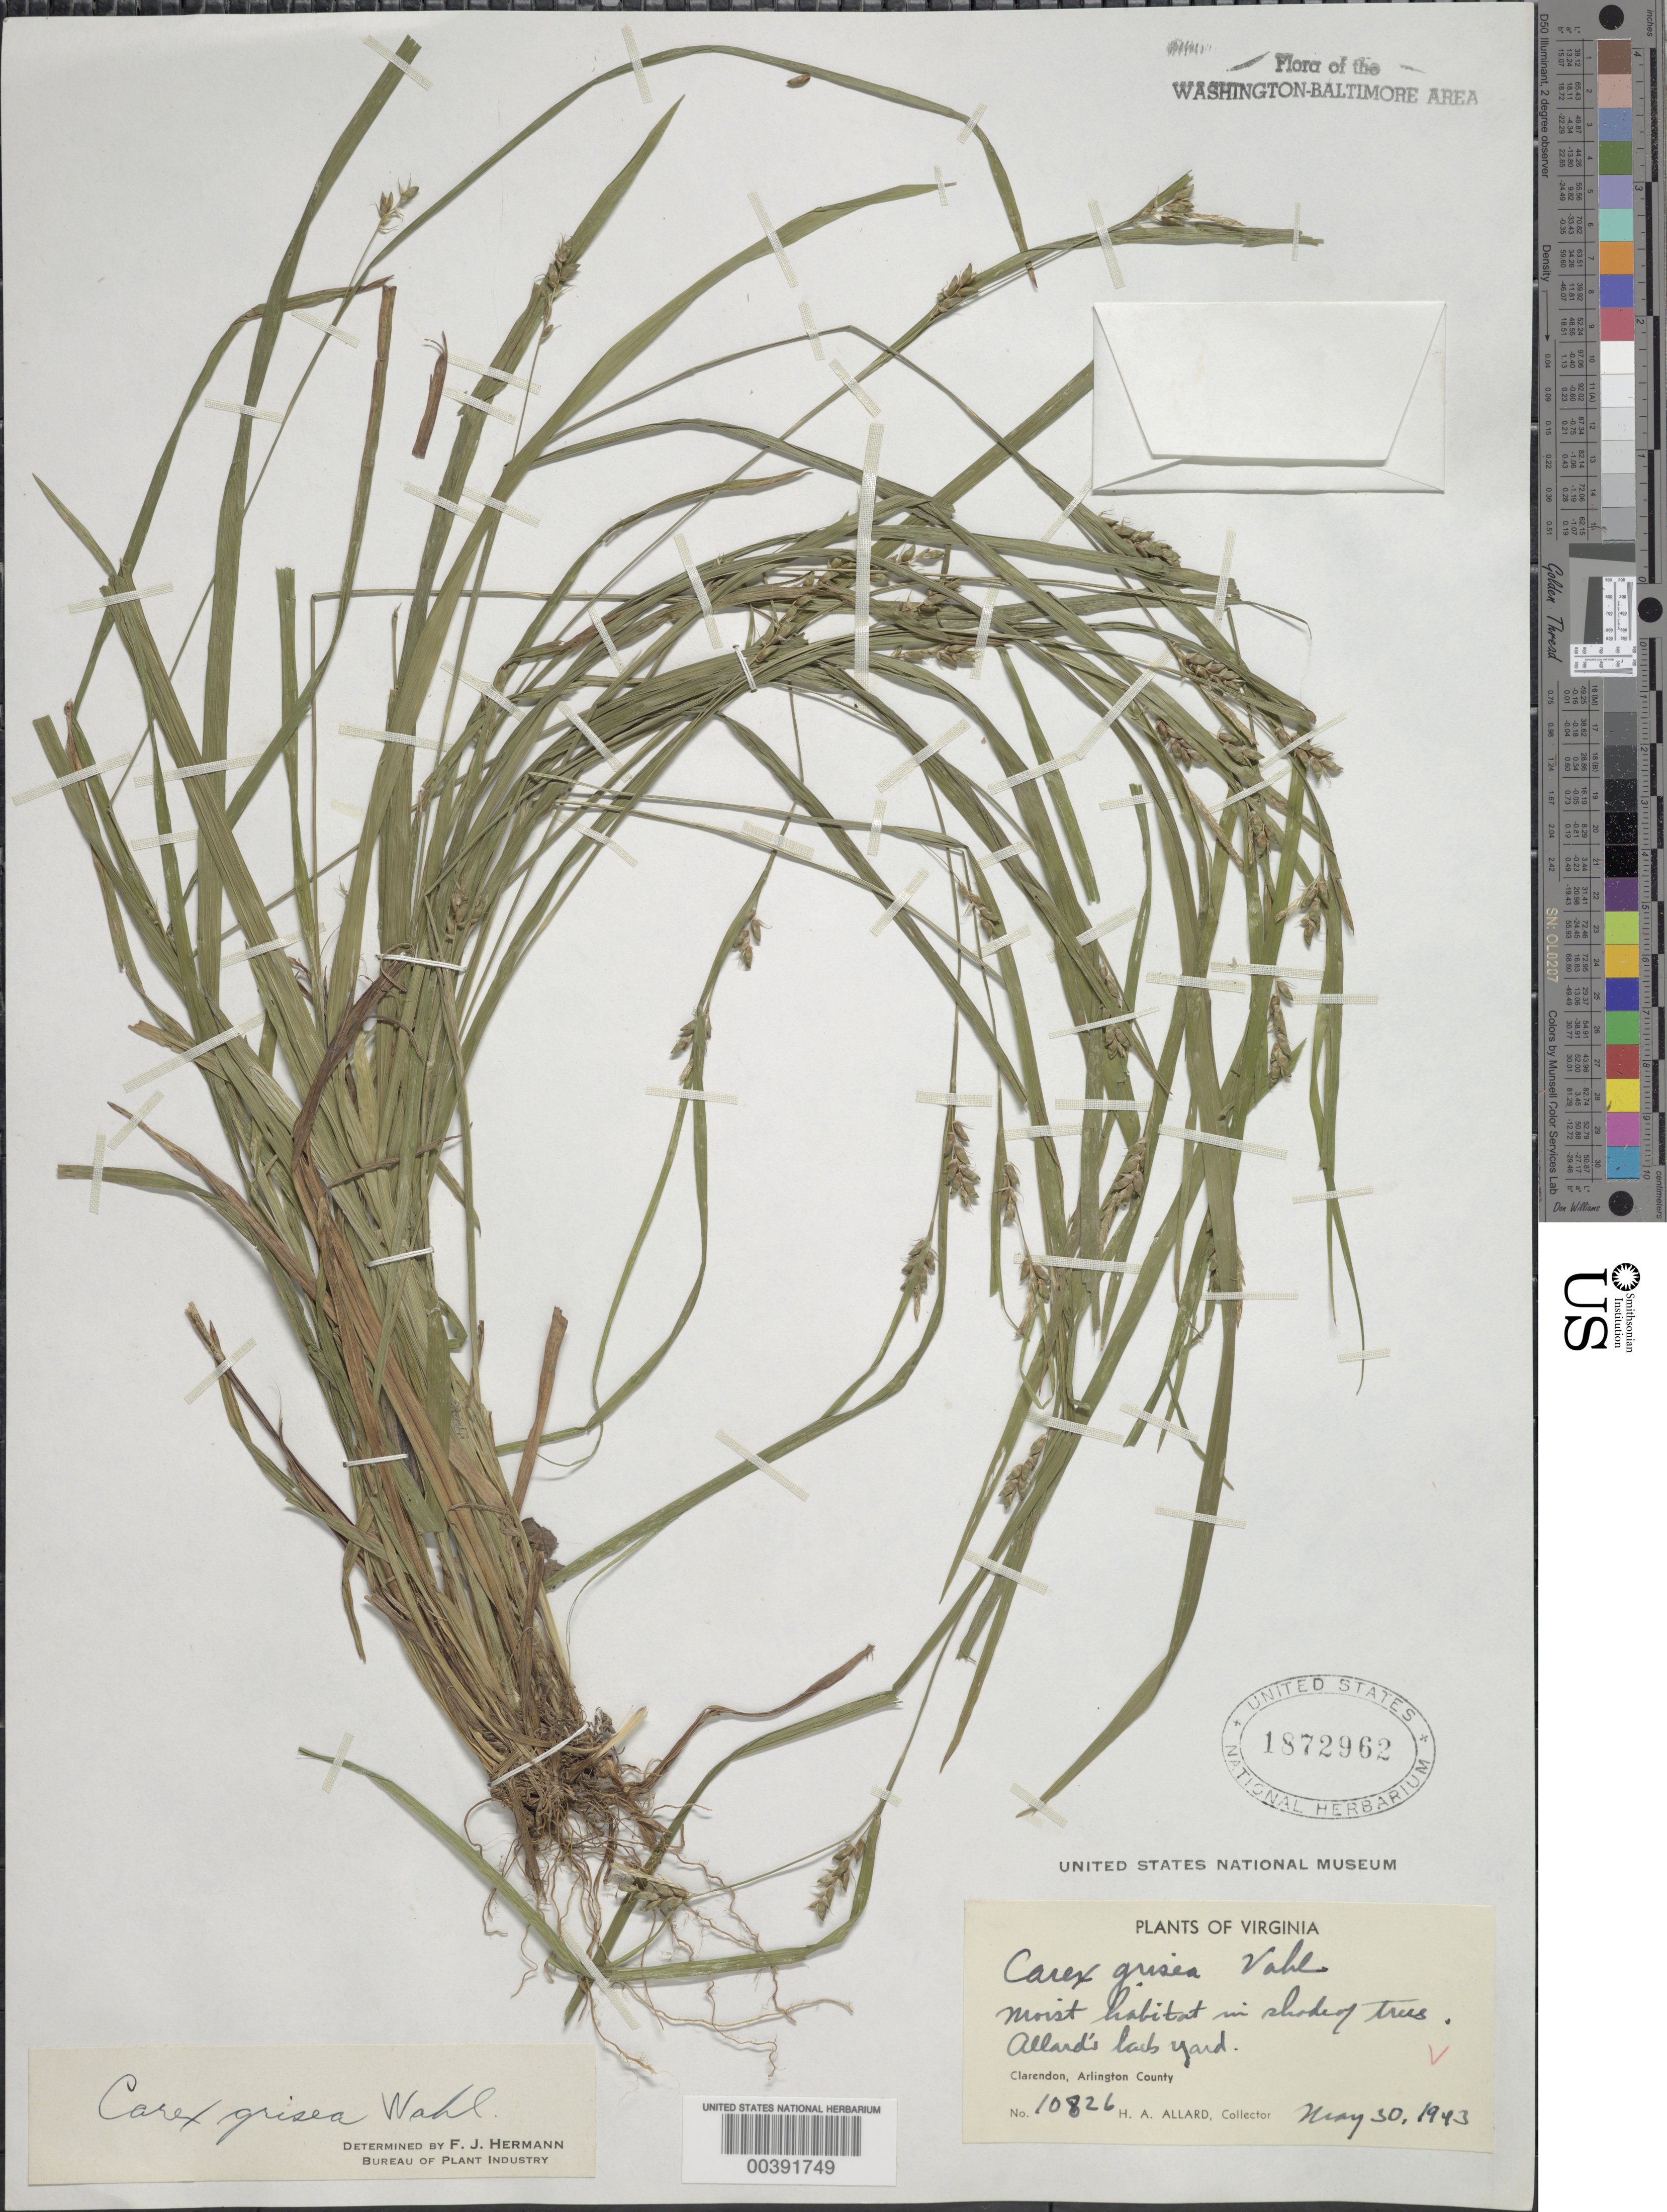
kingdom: Plantae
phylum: Tracheophyta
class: Liliopsida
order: Poales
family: Cyperaceae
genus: Carex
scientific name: Carex grisea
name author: Wahlenb.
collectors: H. A. Allard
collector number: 10826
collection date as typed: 30 May 1943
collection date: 1943-05-30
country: United States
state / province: Virginia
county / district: Arlington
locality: Clarendon, Allards garden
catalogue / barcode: US 1872962